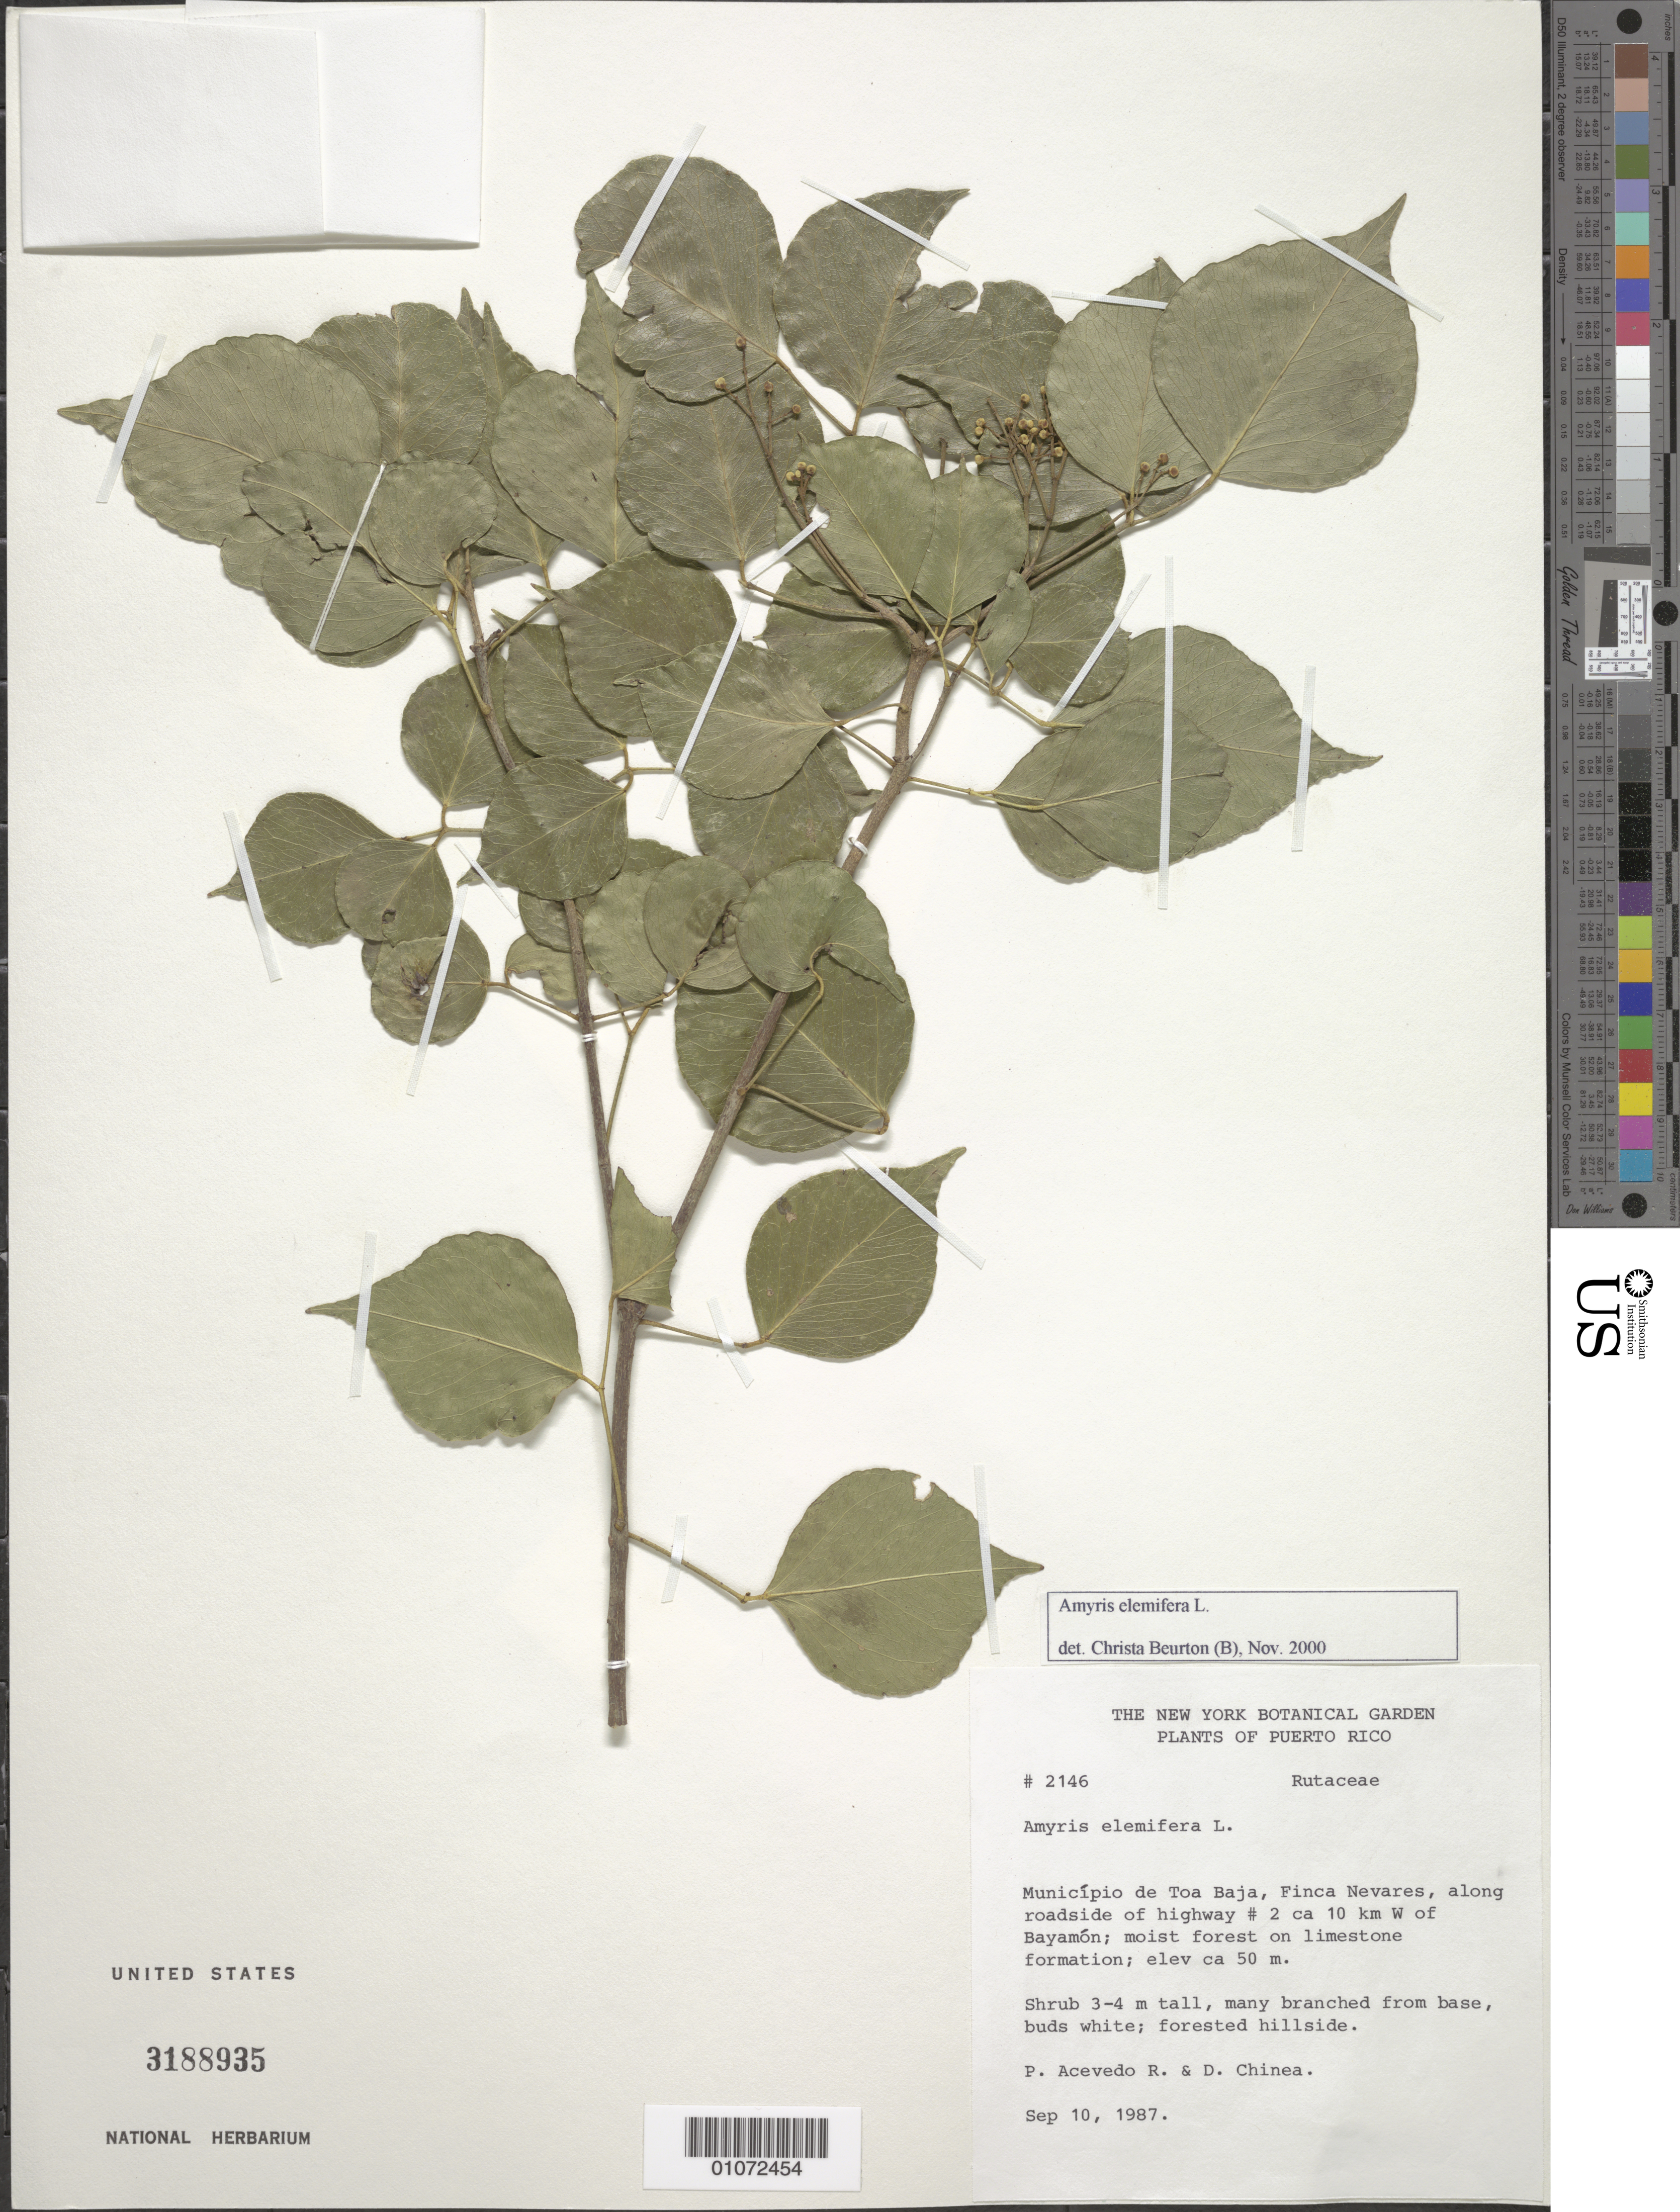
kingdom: Plantae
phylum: Tracheophyta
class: Magnoliopsida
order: Sapindales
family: Rutaceae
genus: Amyris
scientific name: Amyris elemifera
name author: L.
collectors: P. Acevedo-Rodr. & D. Chinea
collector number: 2146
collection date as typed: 10 Sep 1987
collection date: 1987-09-10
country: Puerto Rico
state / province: Toa Baja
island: Puerto Rico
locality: Finca Nevares, along roadside of highway #2 ca 10 km W of Bayamon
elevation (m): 50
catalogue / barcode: US 3188935